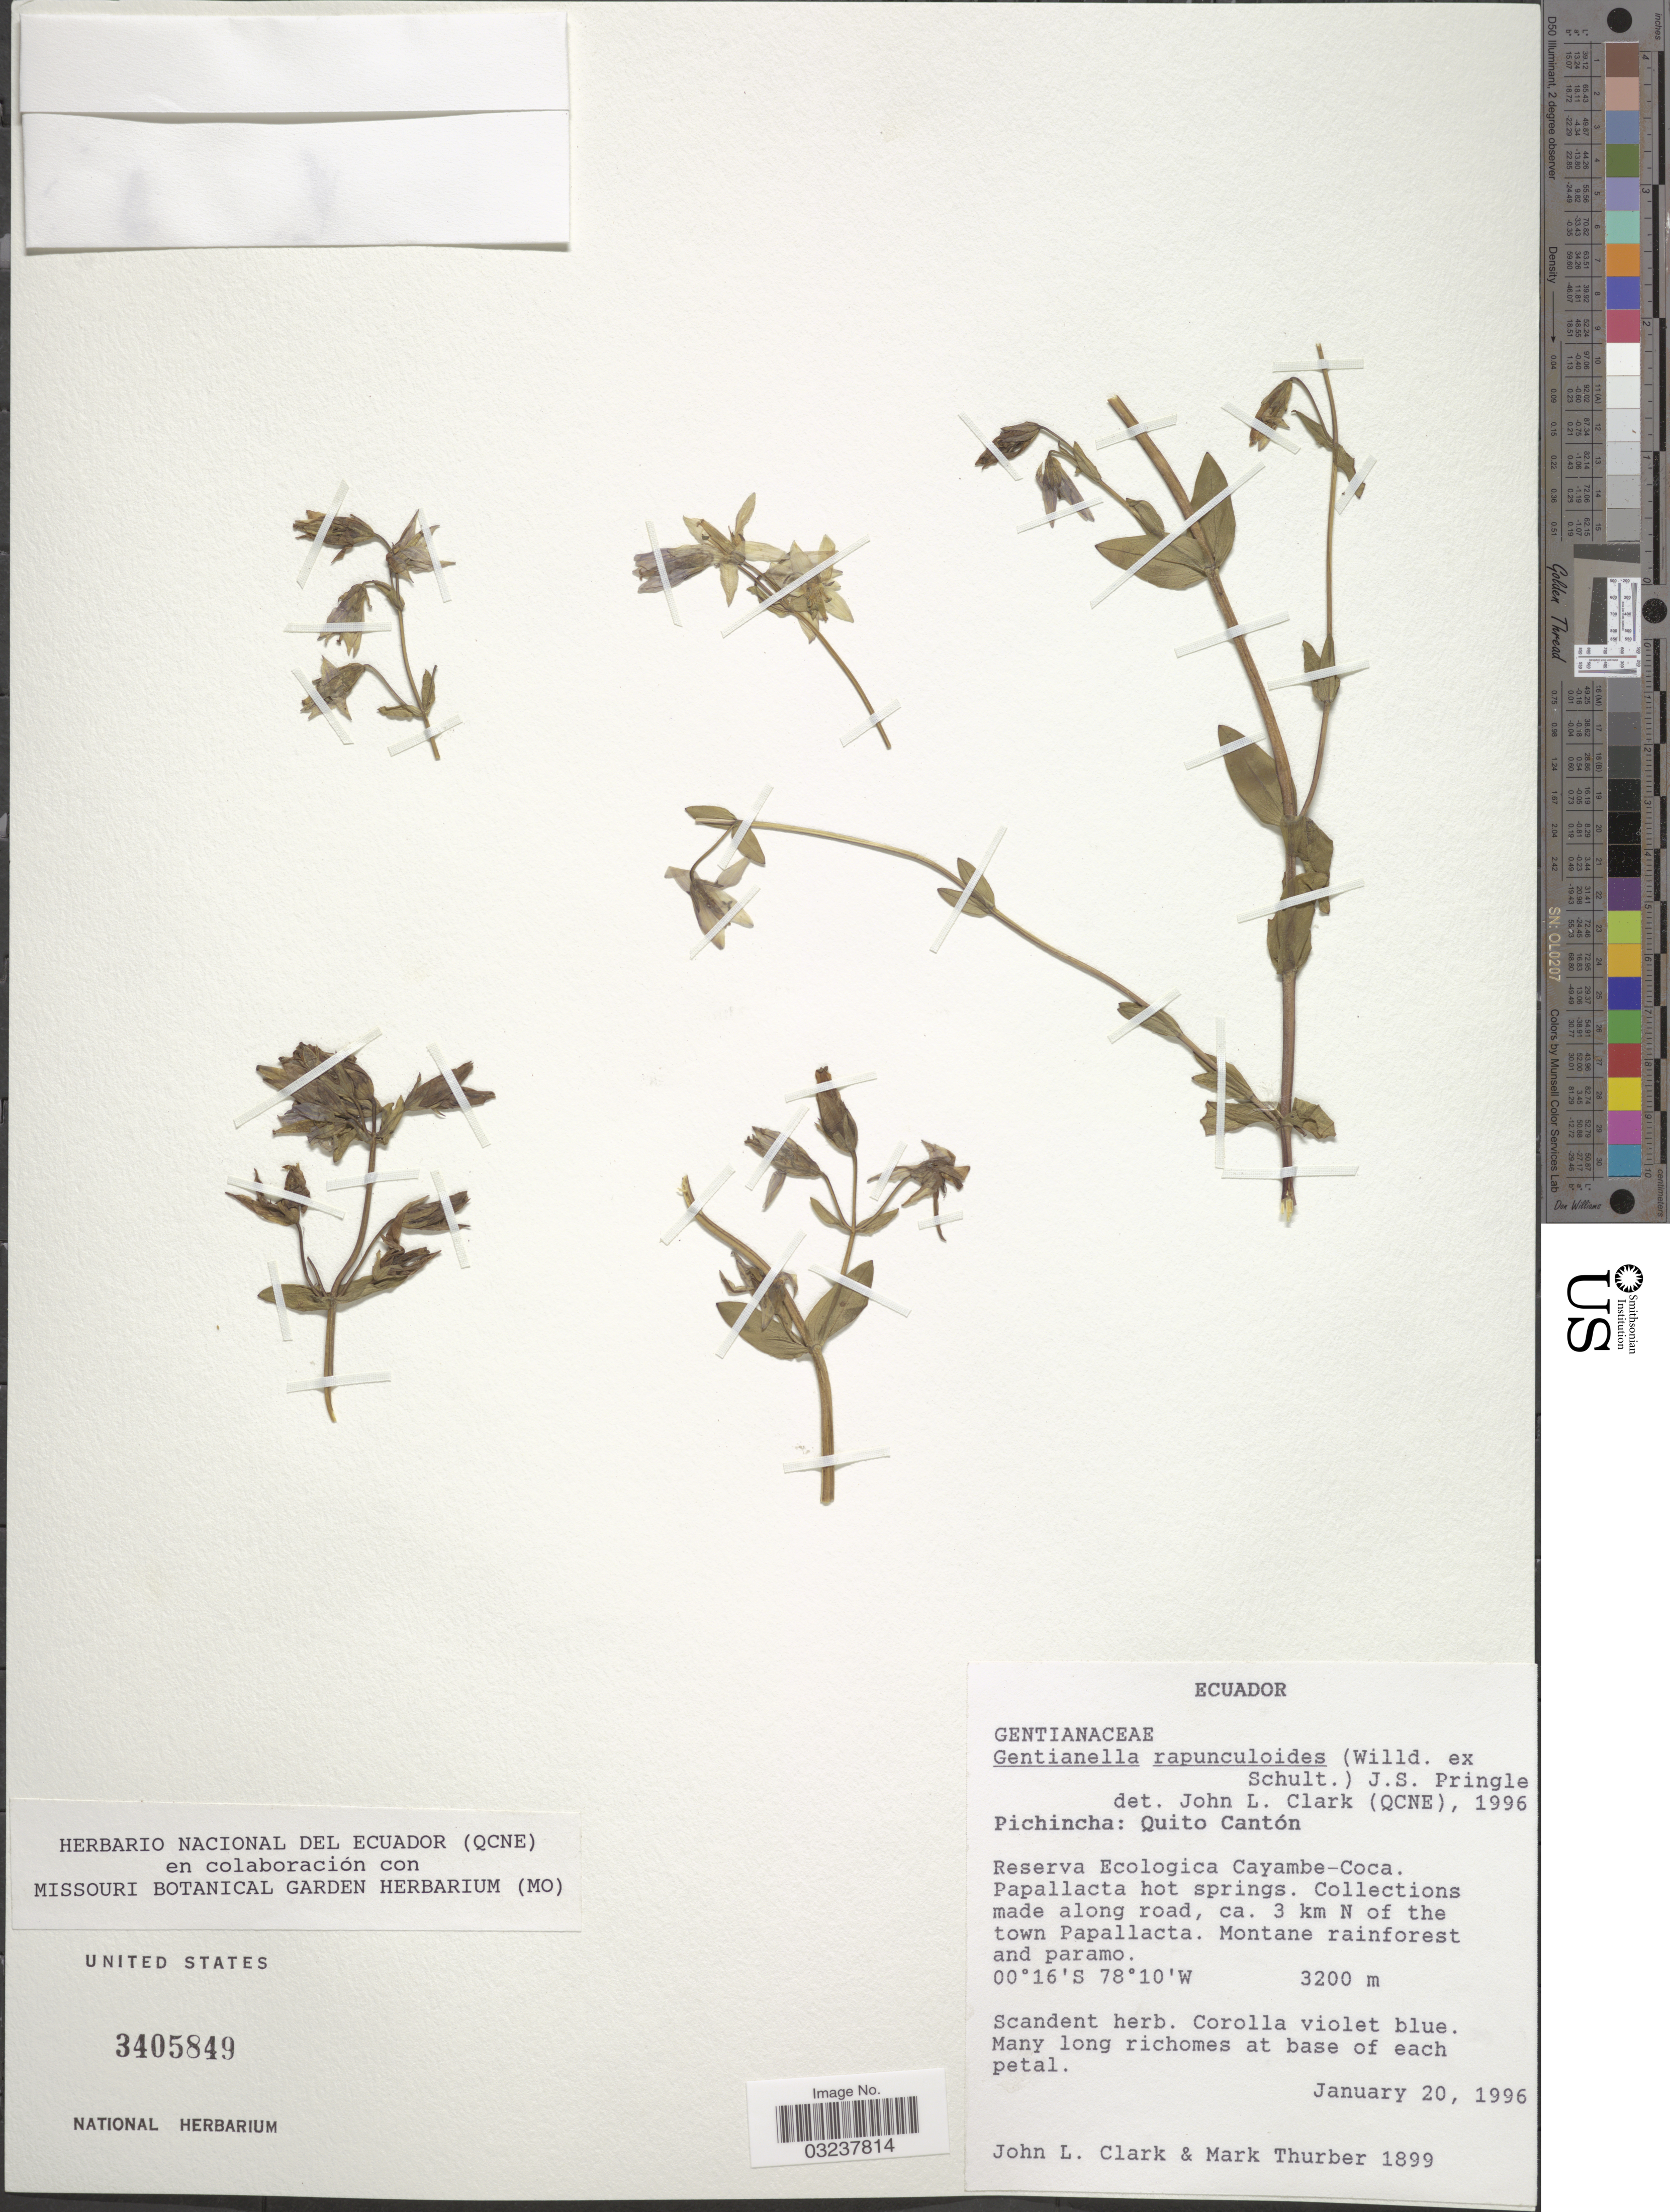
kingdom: Plantae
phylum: Tracheophyta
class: Magnoliopsida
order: Gentianales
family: Gentianaceae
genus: Gentianella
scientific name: Gentianella rapunculoides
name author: (Willd. ex Schult.) J.S. Pringle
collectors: J. L. Clark & M. Thurber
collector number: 1899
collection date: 1996-01-20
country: Ecuador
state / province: Pichincha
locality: Quito Cantón, Reserva Ecologica Cayambe-Coca. Papallacta Hot springs. Collections made along road, ca. 3 km N of the town Papallacta.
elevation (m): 3200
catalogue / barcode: US 3405849